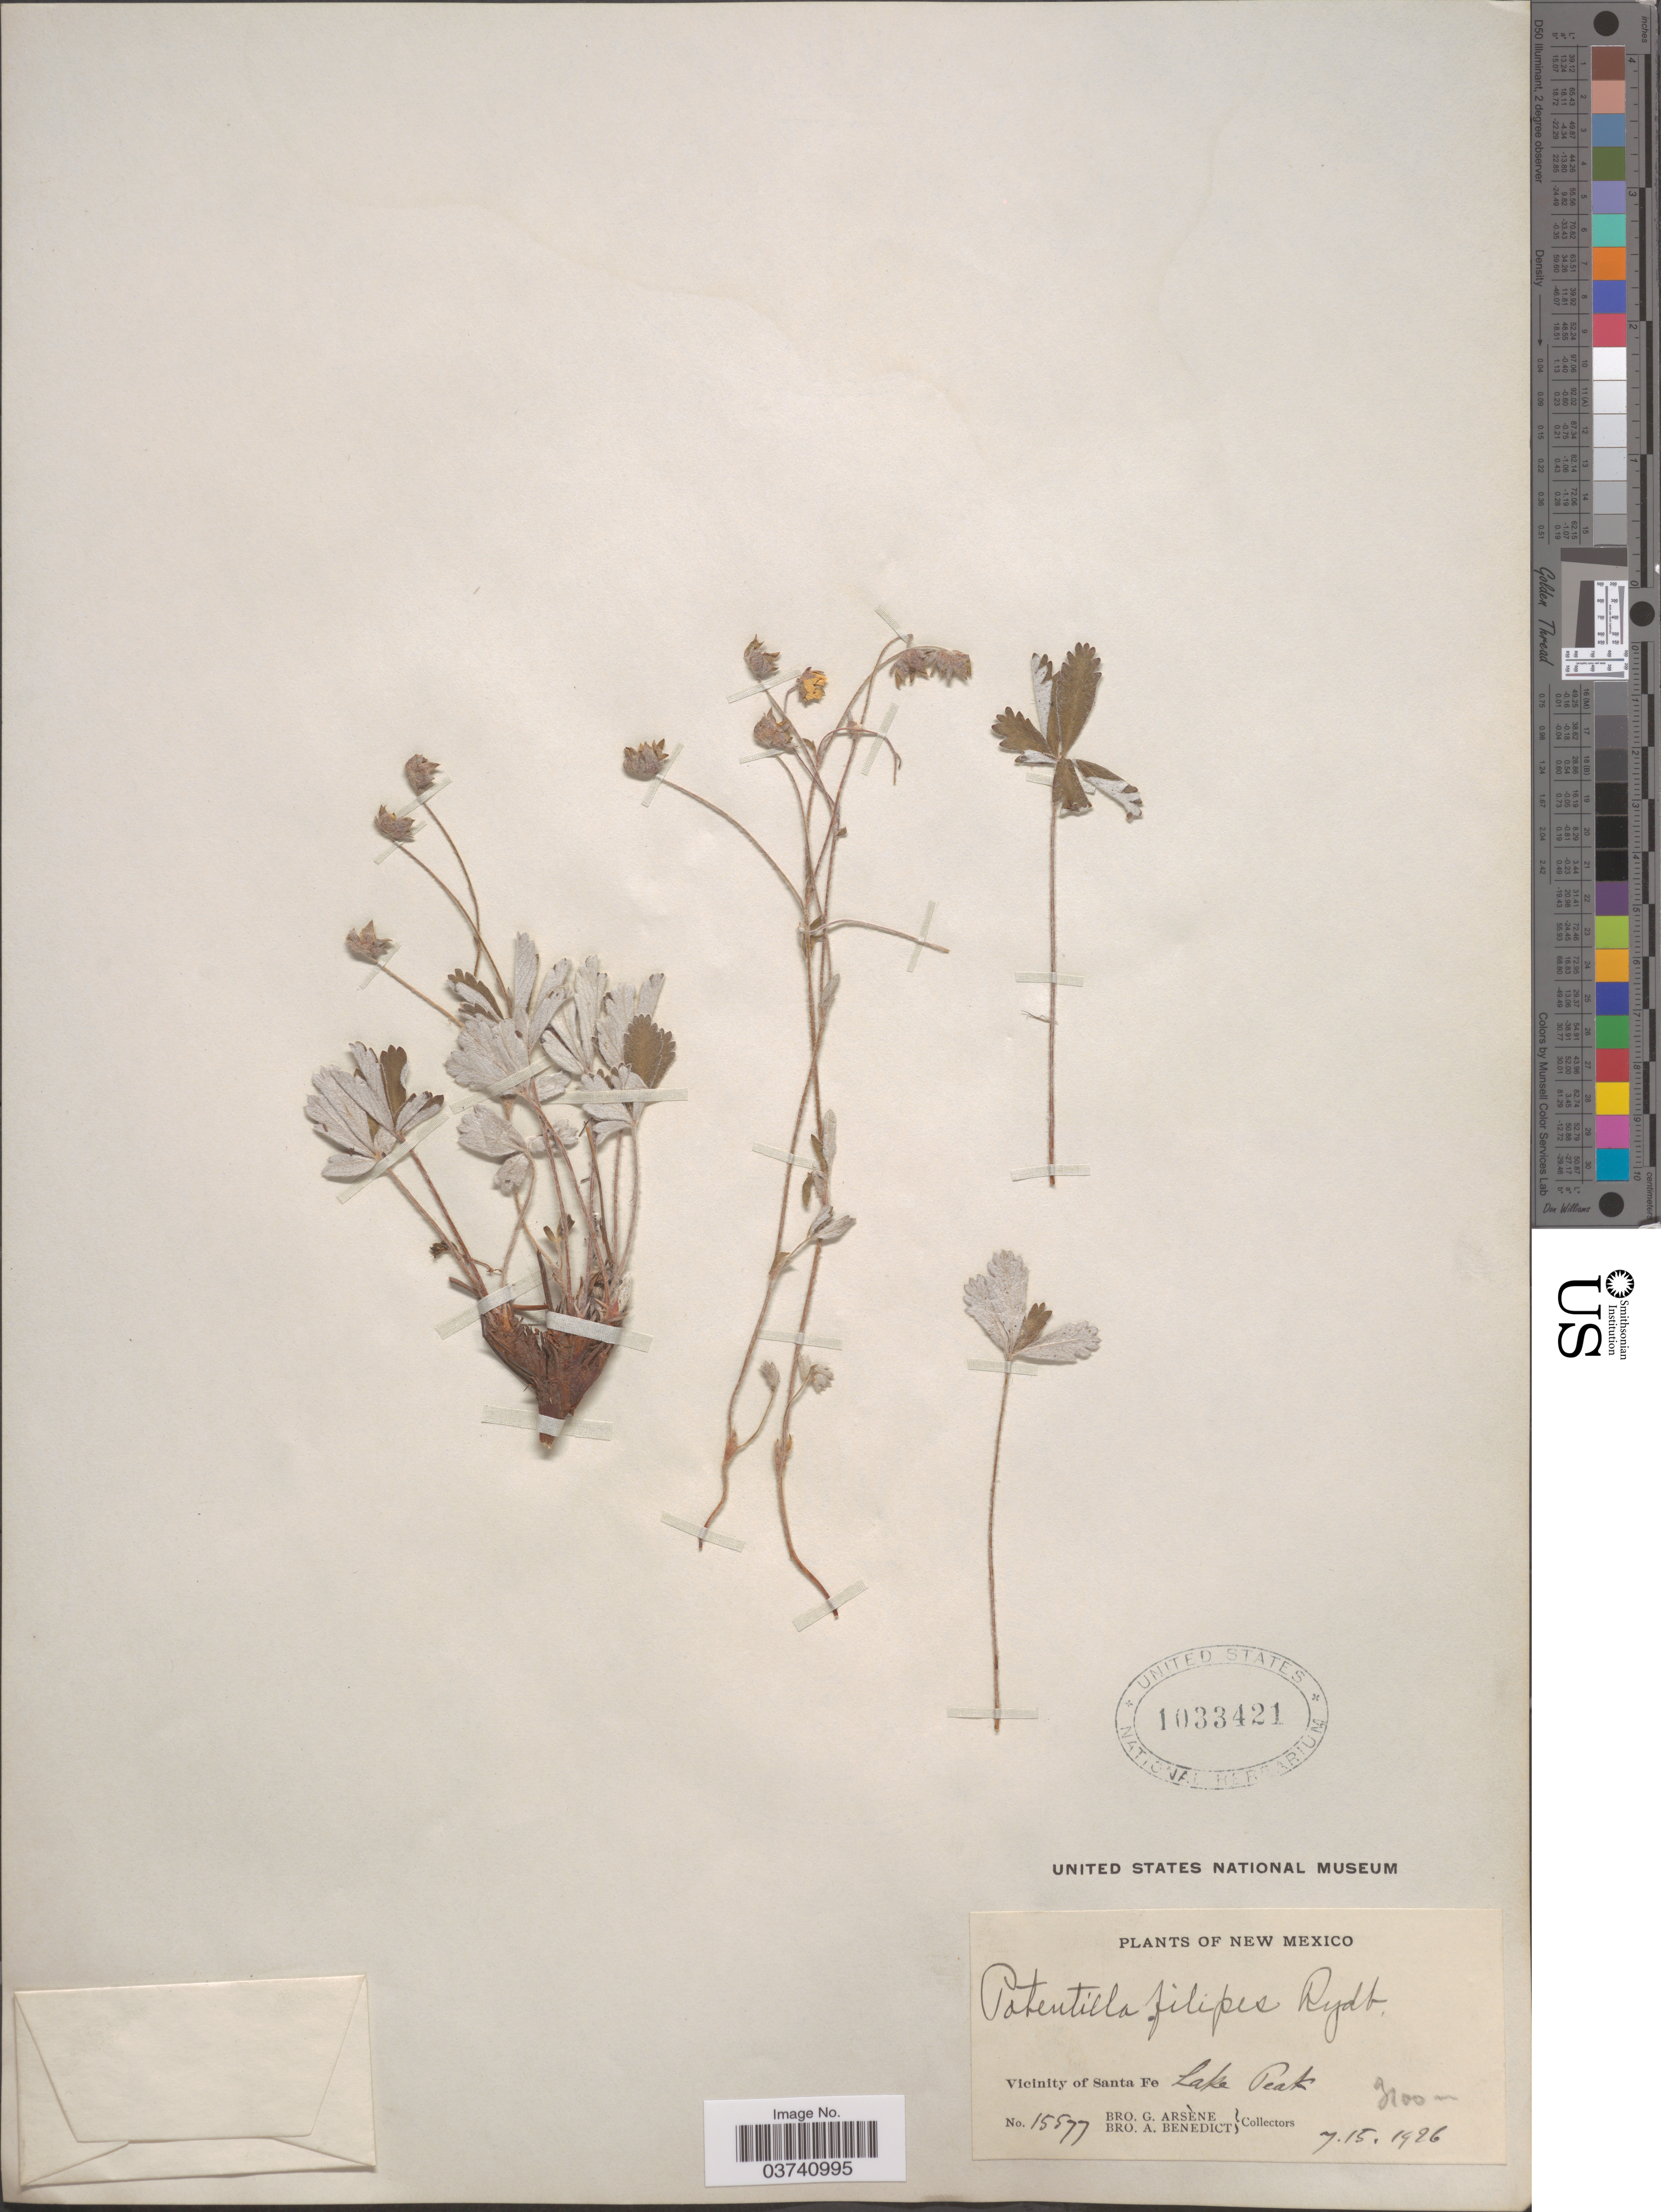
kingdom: Plantae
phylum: Tracheophyta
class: Magnoliopsida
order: Rosales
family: Rosaceae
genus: Potentilla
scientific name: Potentilla pulcherrima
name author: Lehm.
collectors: Bro. G. Arsène & Bro. A. Benedict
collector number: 15577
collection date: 1926-07-15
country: United States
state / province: New Mexico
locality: Vicinity of Santa Fe, Lake Peak.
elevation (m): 3100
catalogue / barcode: US 1033421